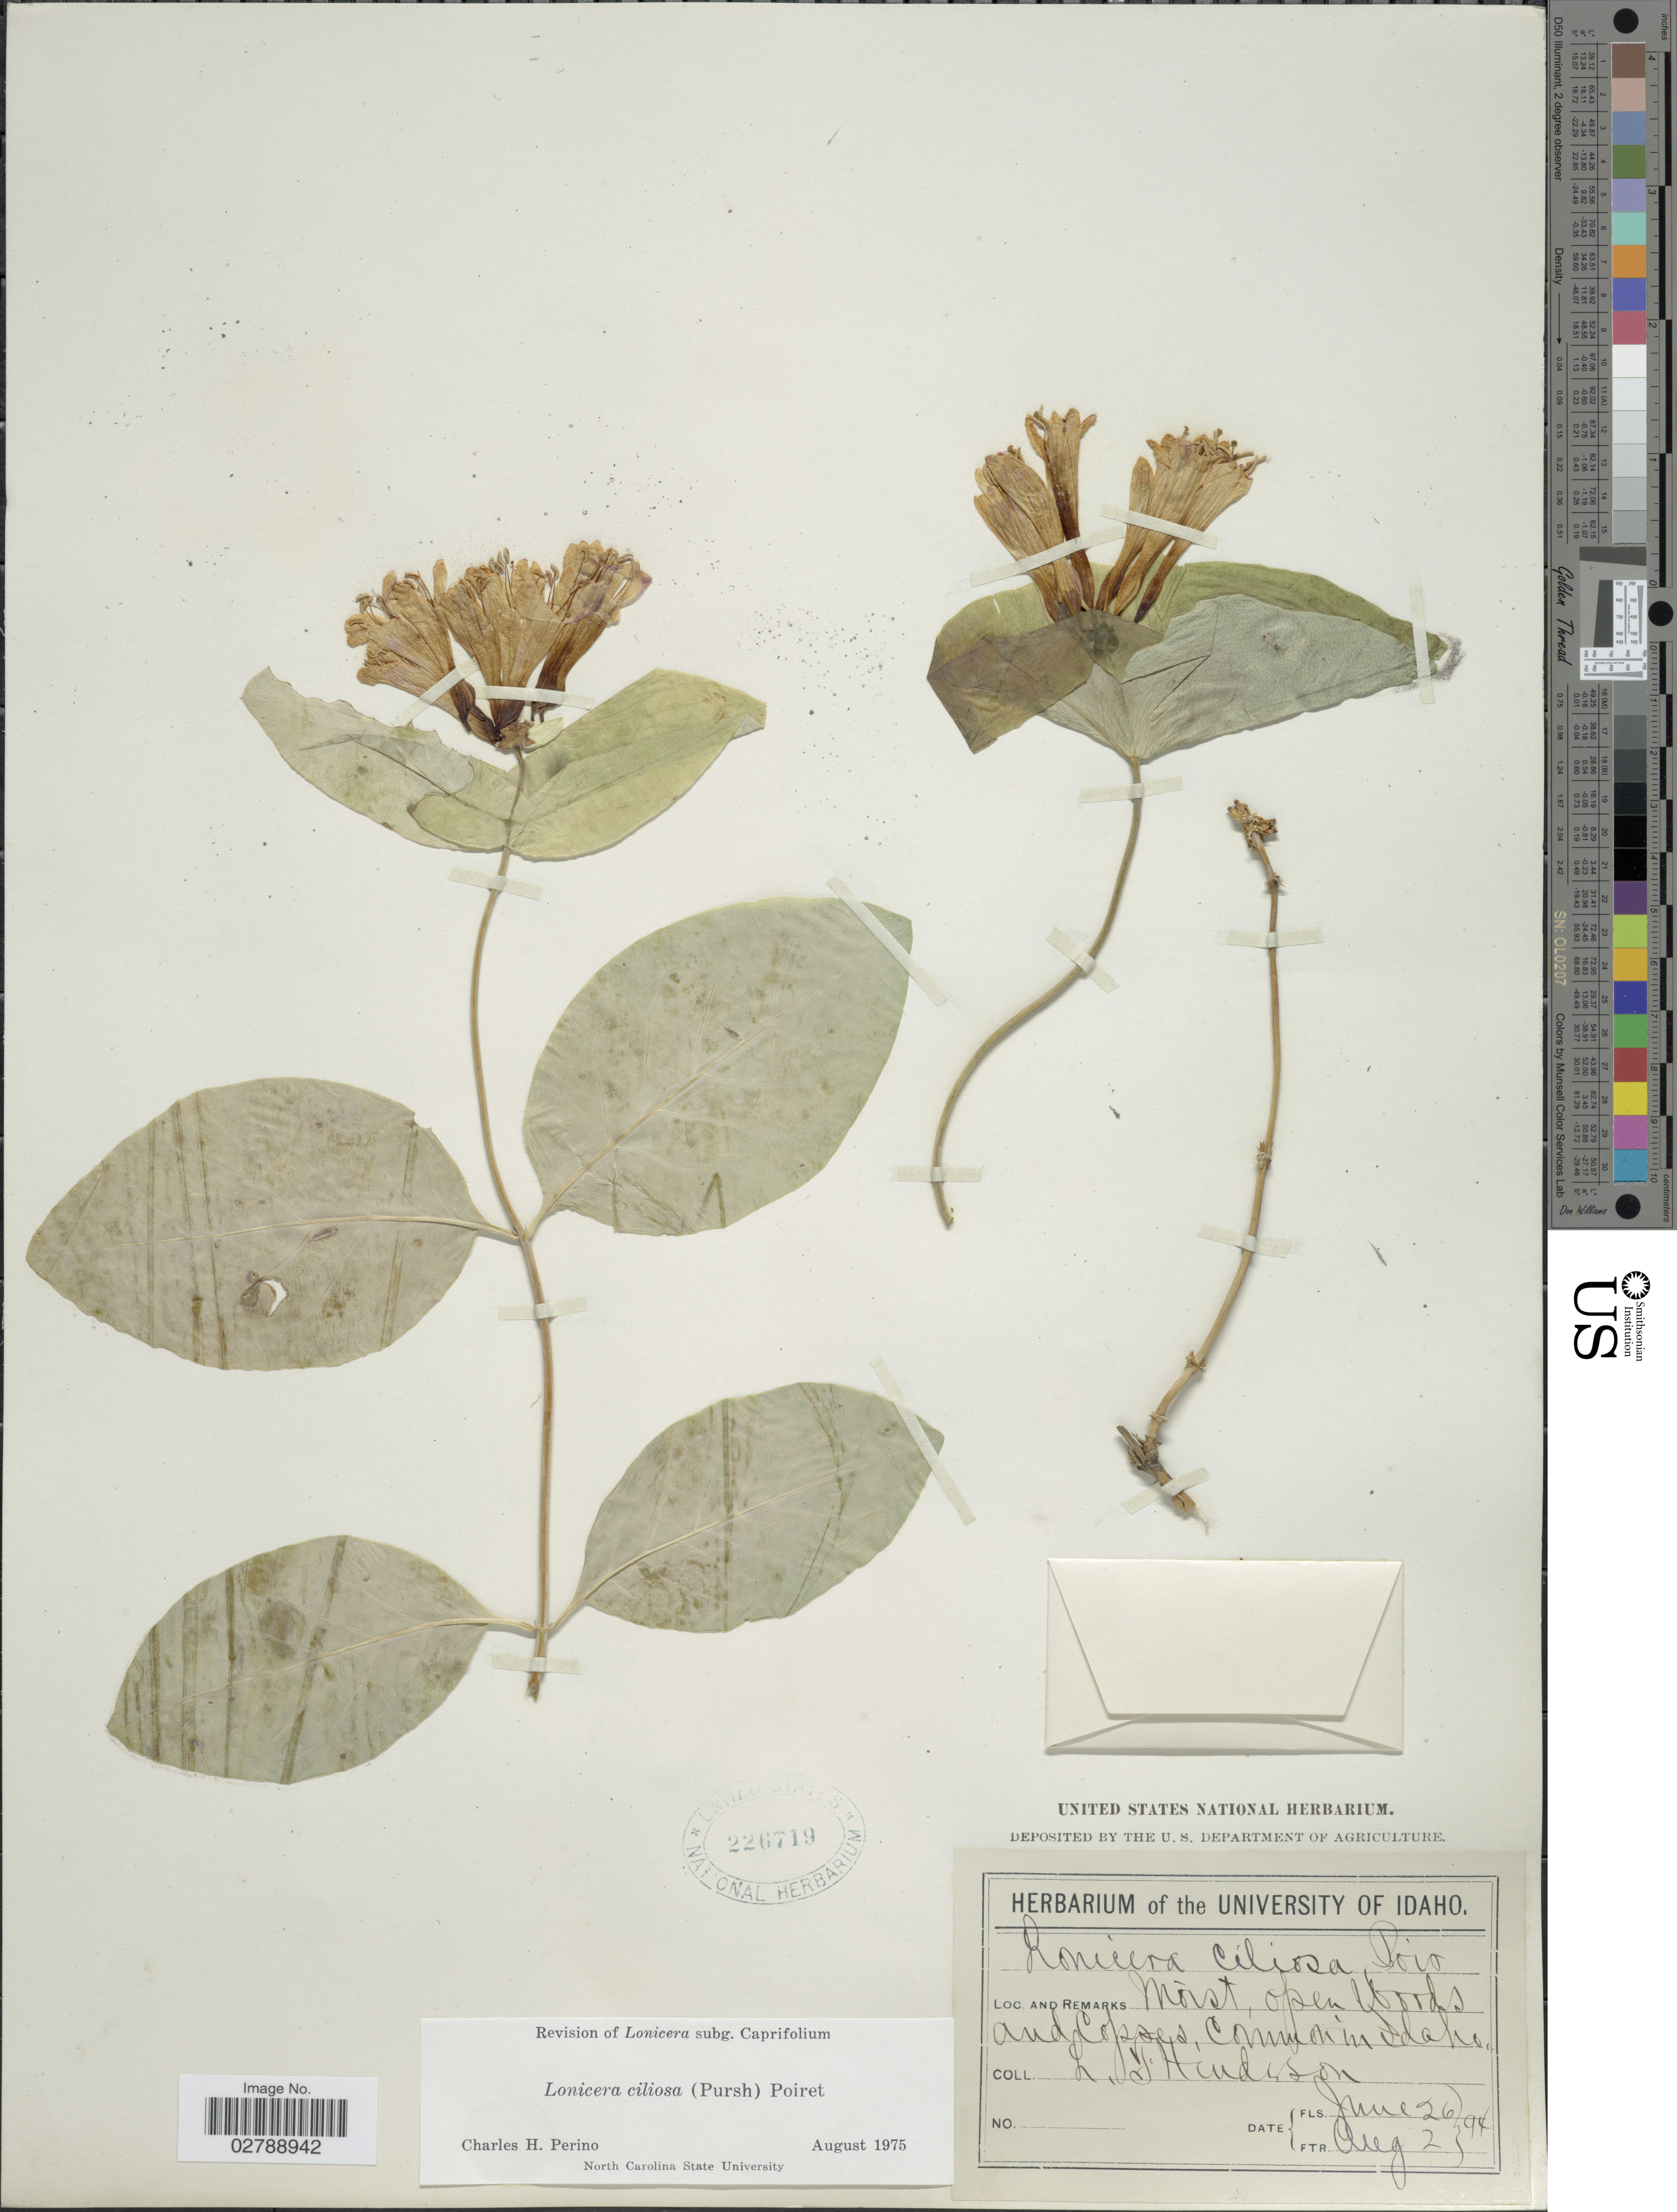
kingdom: Plantae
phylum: Tracheophyta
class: Magnoliopsida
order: Dipsacales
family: Caprifoliaceae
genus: Lonicera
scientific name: Lonicera ciliosa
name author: Poir.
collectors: L. Henderson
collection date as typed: Transcribed d/m/y: 26/6/94 to 2/8/94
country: United States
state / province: Idaho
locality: Moist, open woods and Copses, common in Idaho.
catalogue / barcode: US 226719